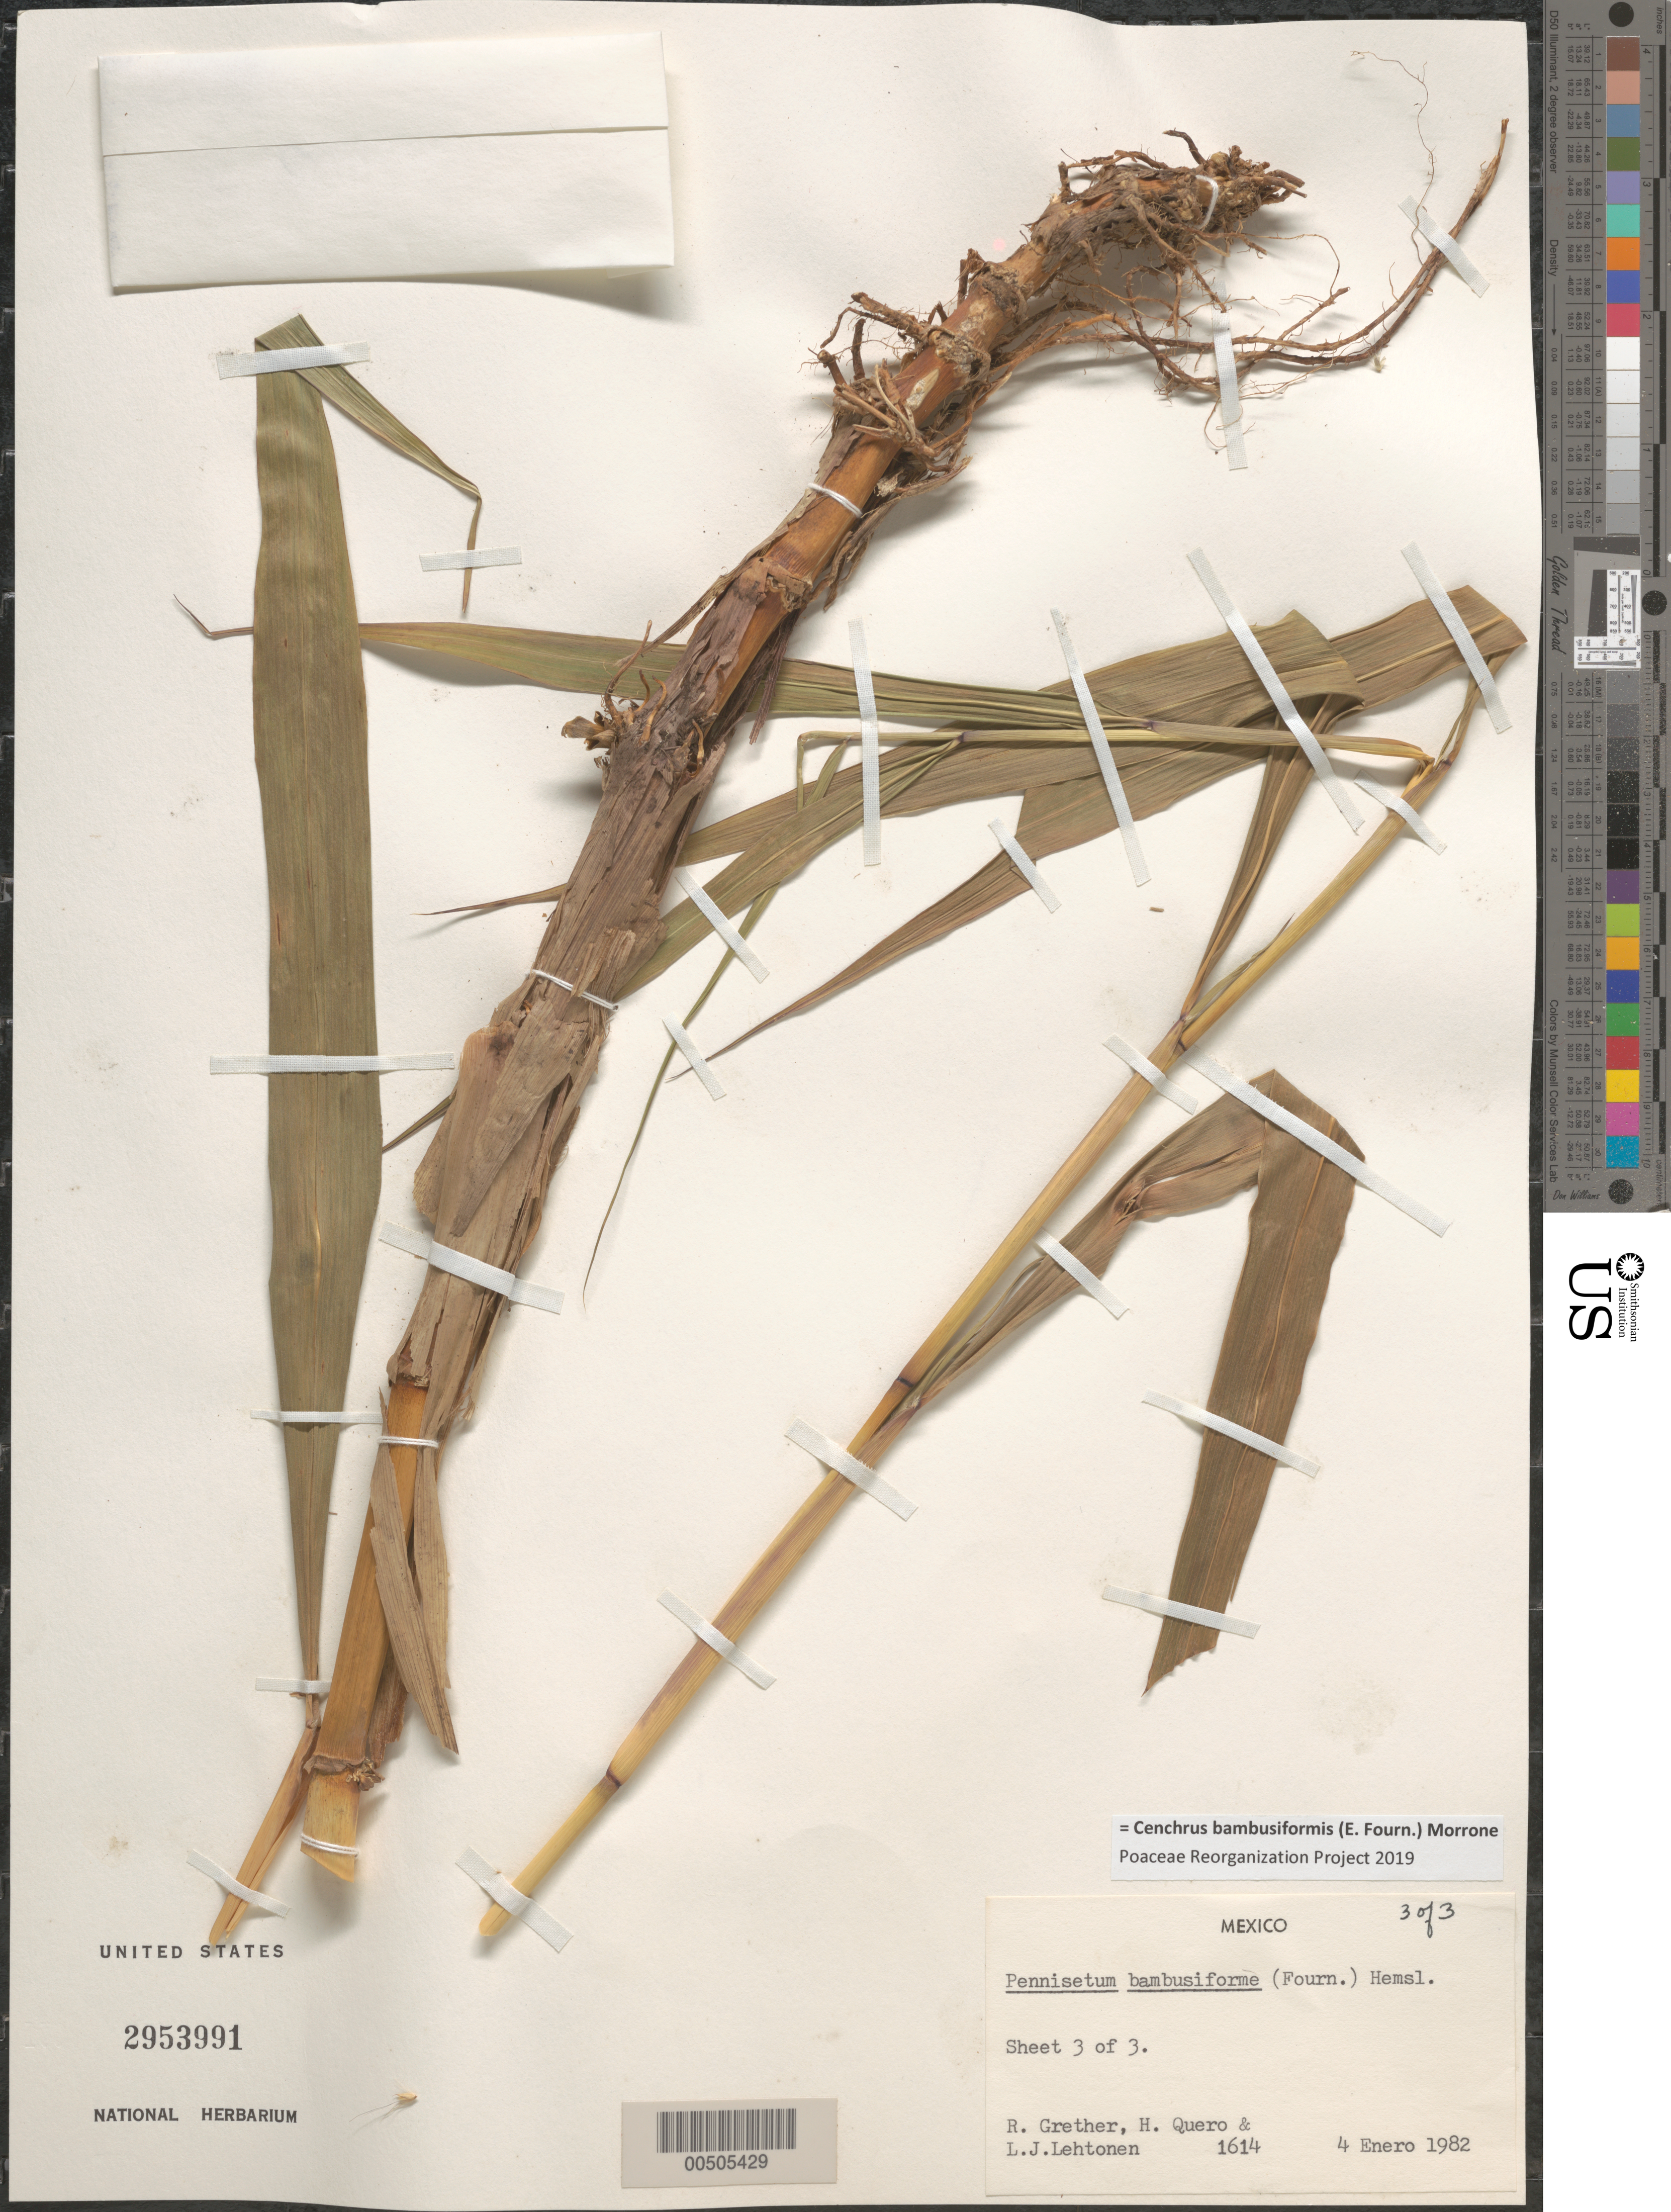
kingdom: Plantae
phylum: Tracheophyta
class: Liliopsida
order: Poales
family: Poaceae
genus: Cenchrus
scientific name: Cenchrus bambusiformis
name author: (E. Fourn.) Morrone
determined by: Poaceae Reorganization Project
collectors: R. Grether, H. Quero & L. Lehtonen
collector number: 1614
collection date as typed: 4 Jan 1982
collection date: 1982-01-04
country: Mexico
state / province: Durango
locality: San Ramon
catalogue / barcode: US 2953991